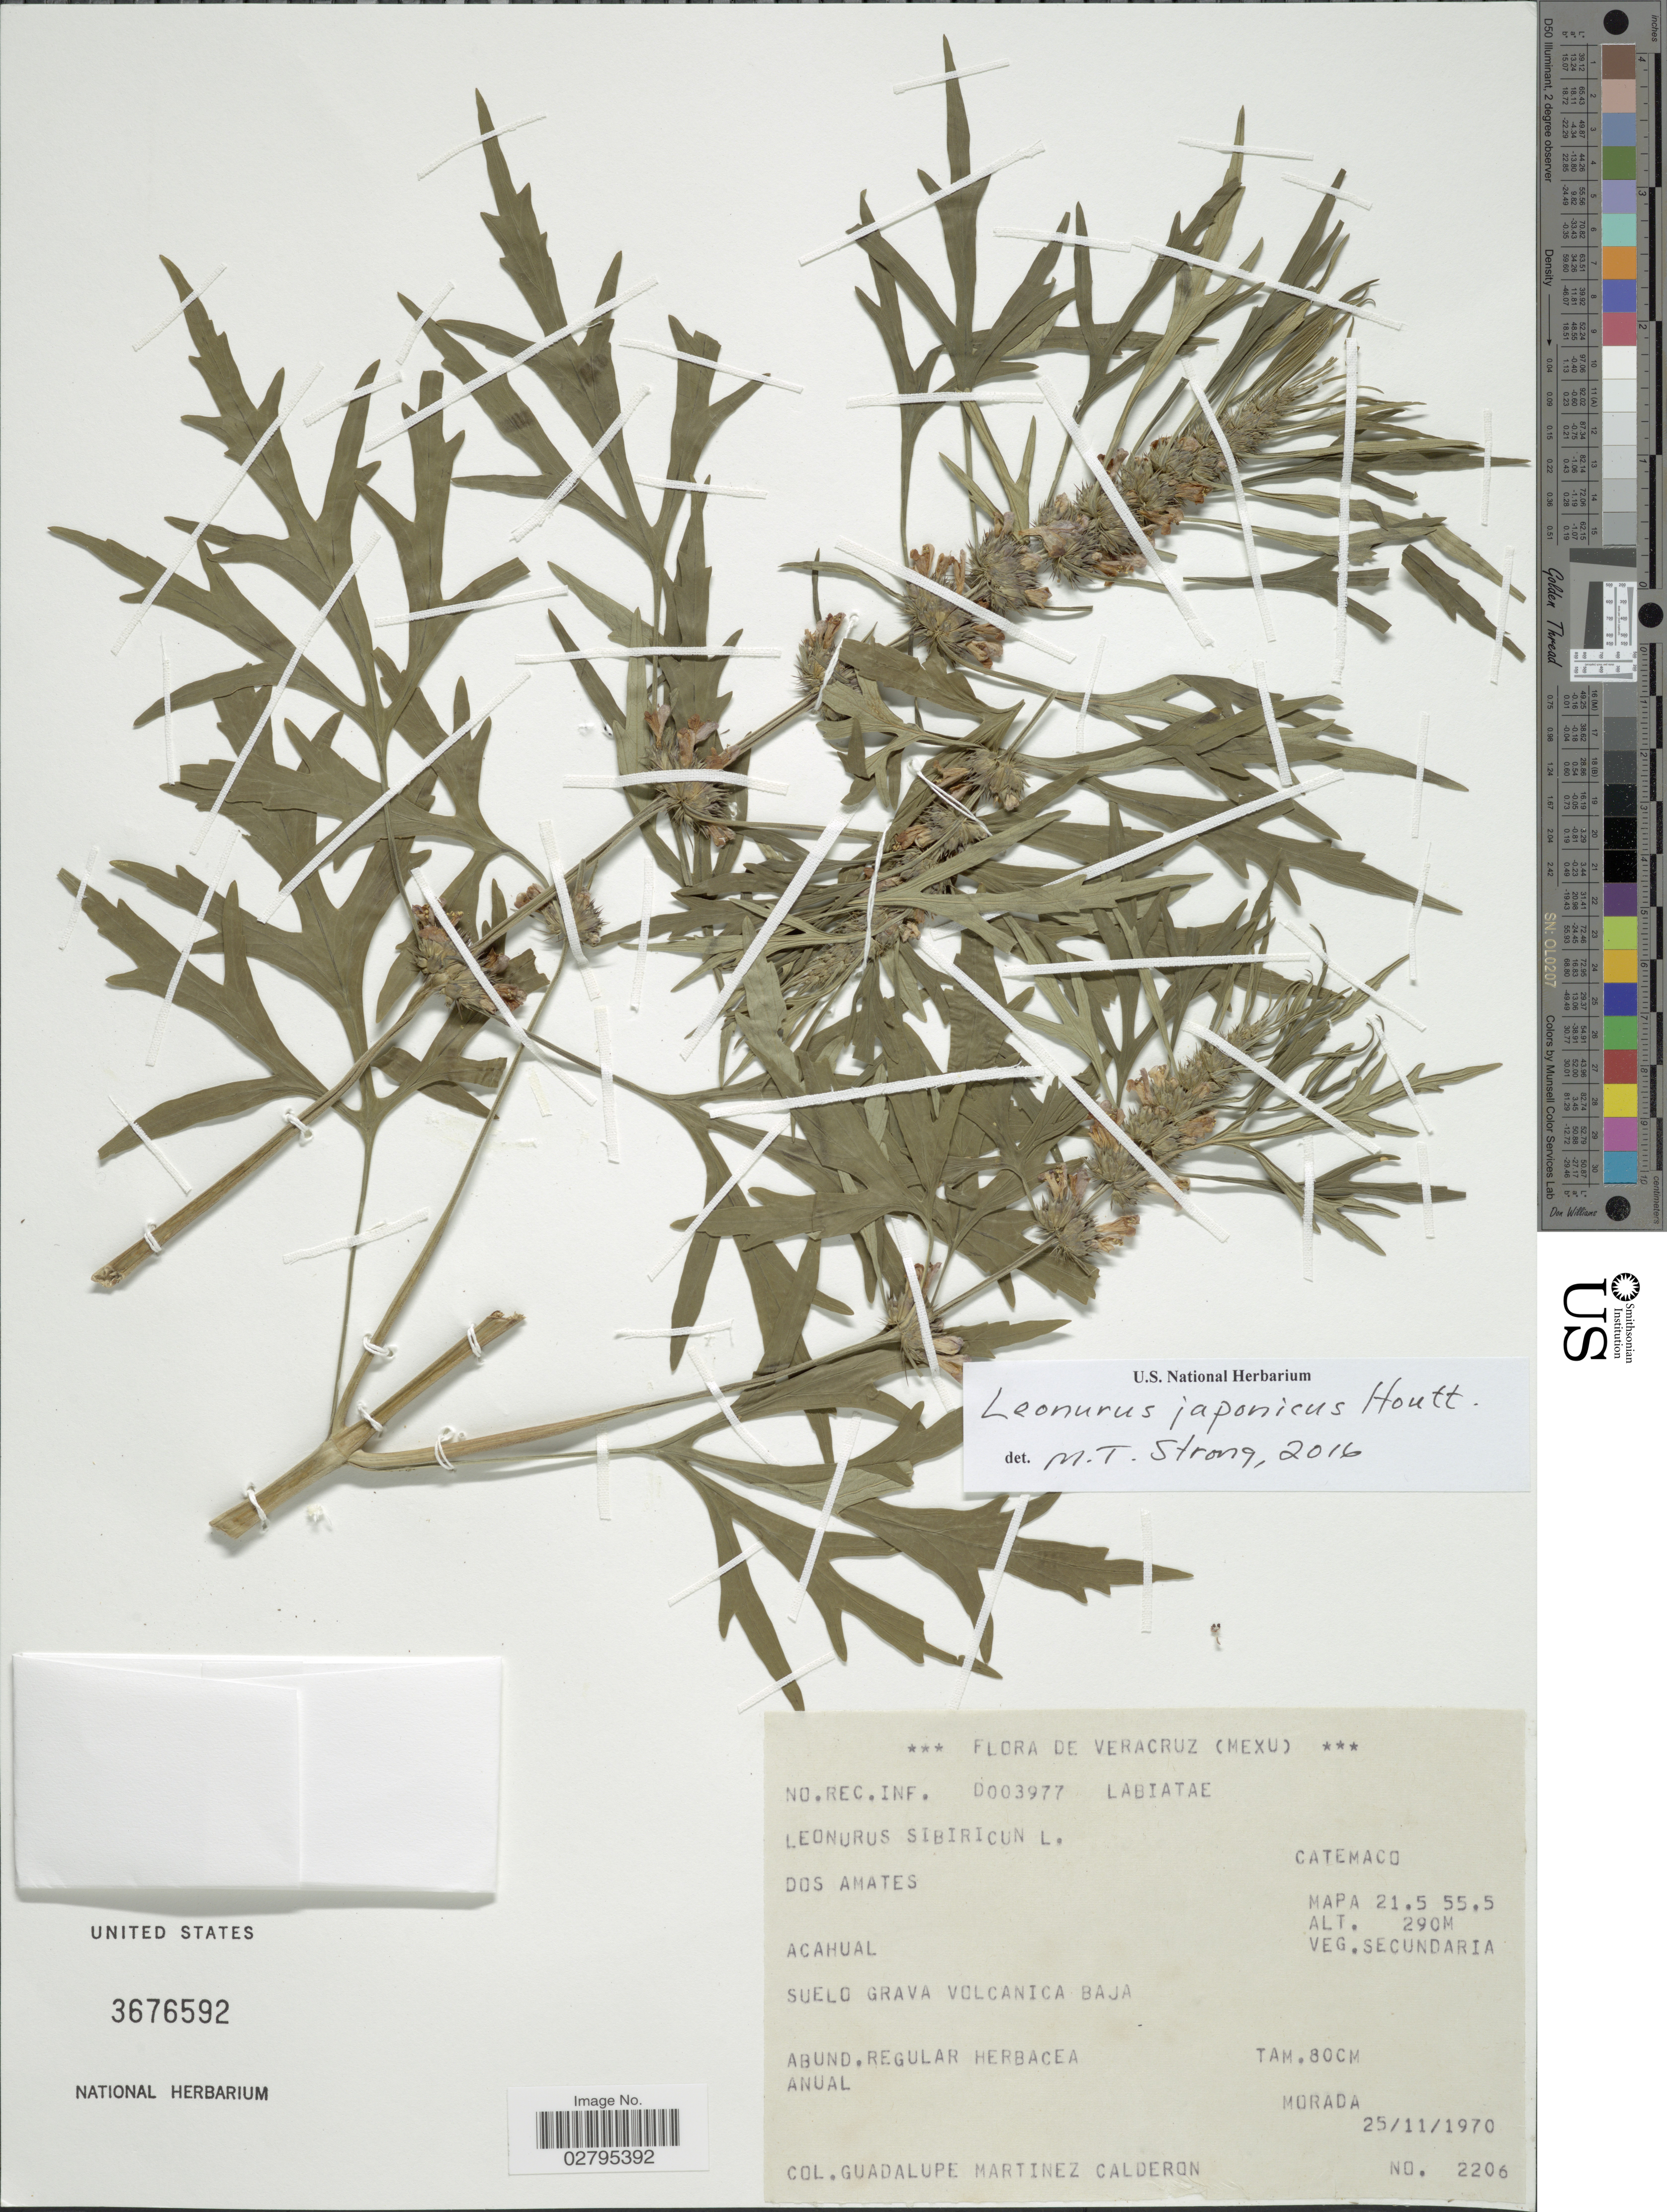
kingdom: Plantae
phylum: Tracheophyta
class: Magnoliopsida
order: Lamiales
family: Lamiaceae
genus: Leonurus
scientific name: Leonurus japonicus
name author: Houtt.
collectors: G. Martinez-C.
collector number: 2206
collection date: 1970-11-25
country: Mexico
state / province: Veracruz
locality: Veracruz (Mexu), Dos Amates, Catemaco, Mapa 21.5 55.5.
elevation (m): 290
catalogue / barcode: US 3676592